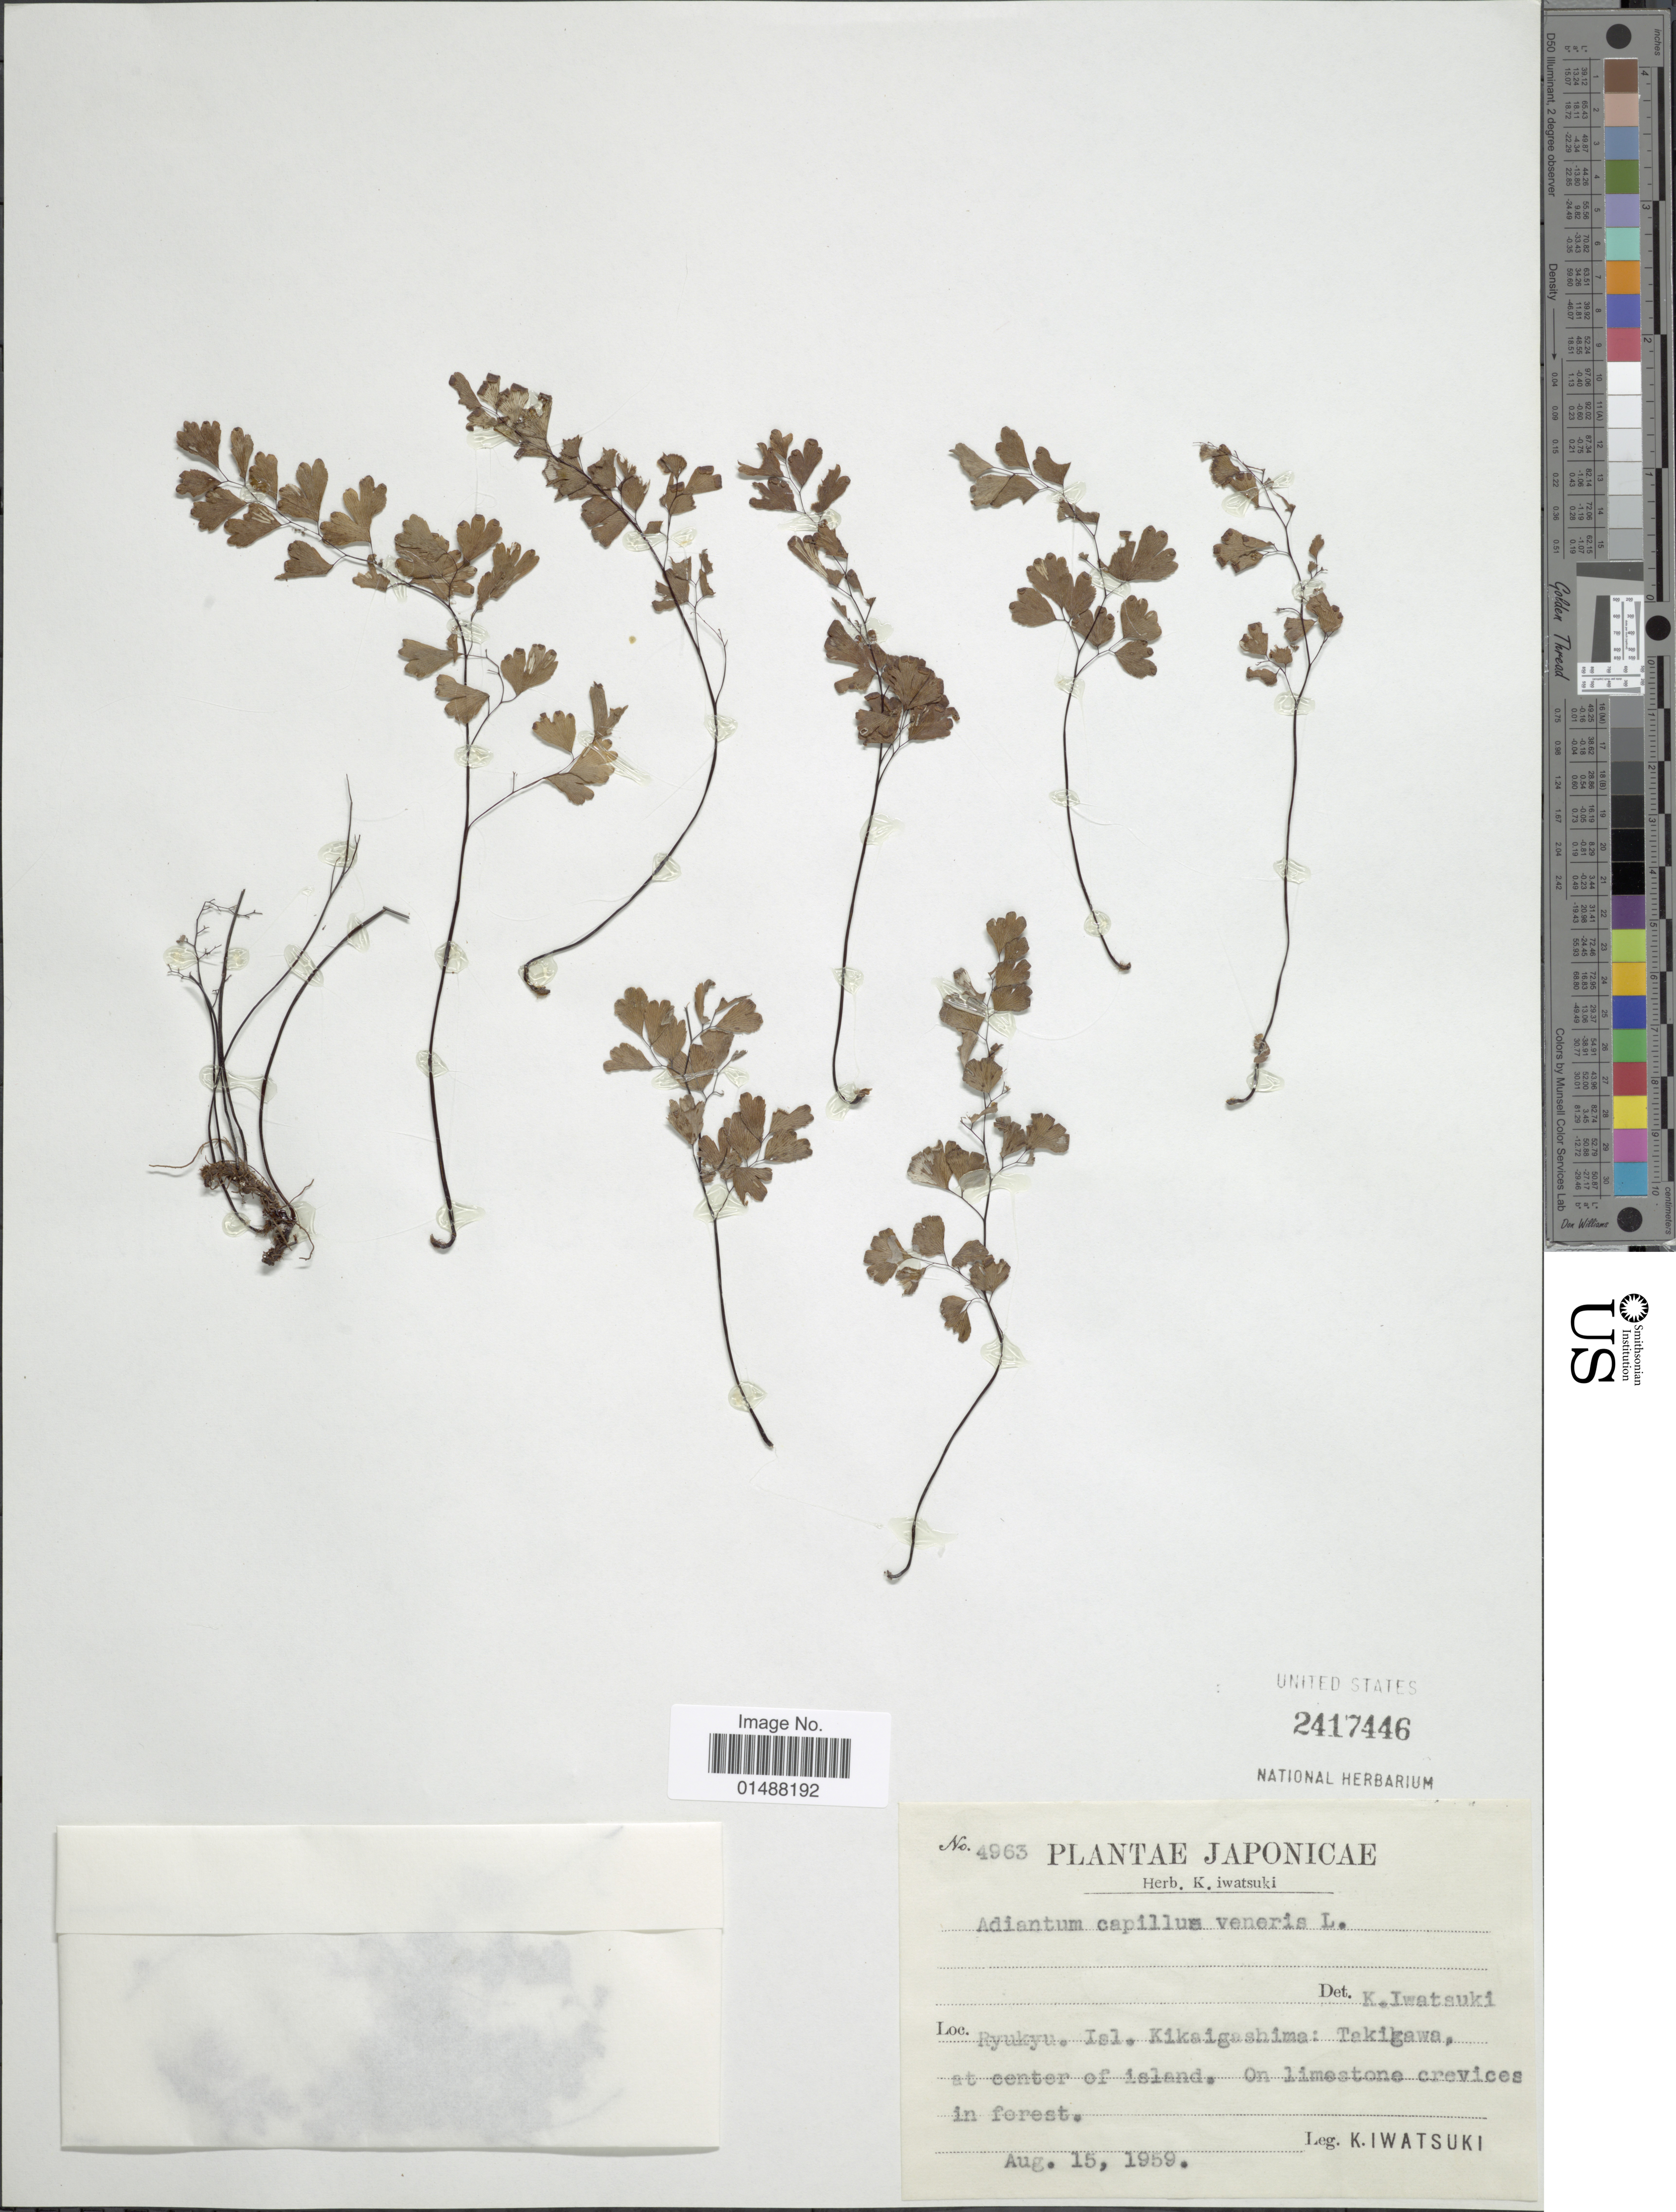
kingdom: Plantae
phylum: Tracheophyta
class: Polypodiopsida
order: Polypodiales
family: Pteridaceae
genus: Adiantum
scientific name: Adiantum capillus-veneris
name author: L.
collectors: K. Iwatsuki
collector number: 4963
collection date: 1959-08-15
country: Japan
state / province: Okinawa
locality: Ryukyu. Isl. Kikaigashima: Takigawa, at center of island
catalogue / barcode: US 2417446